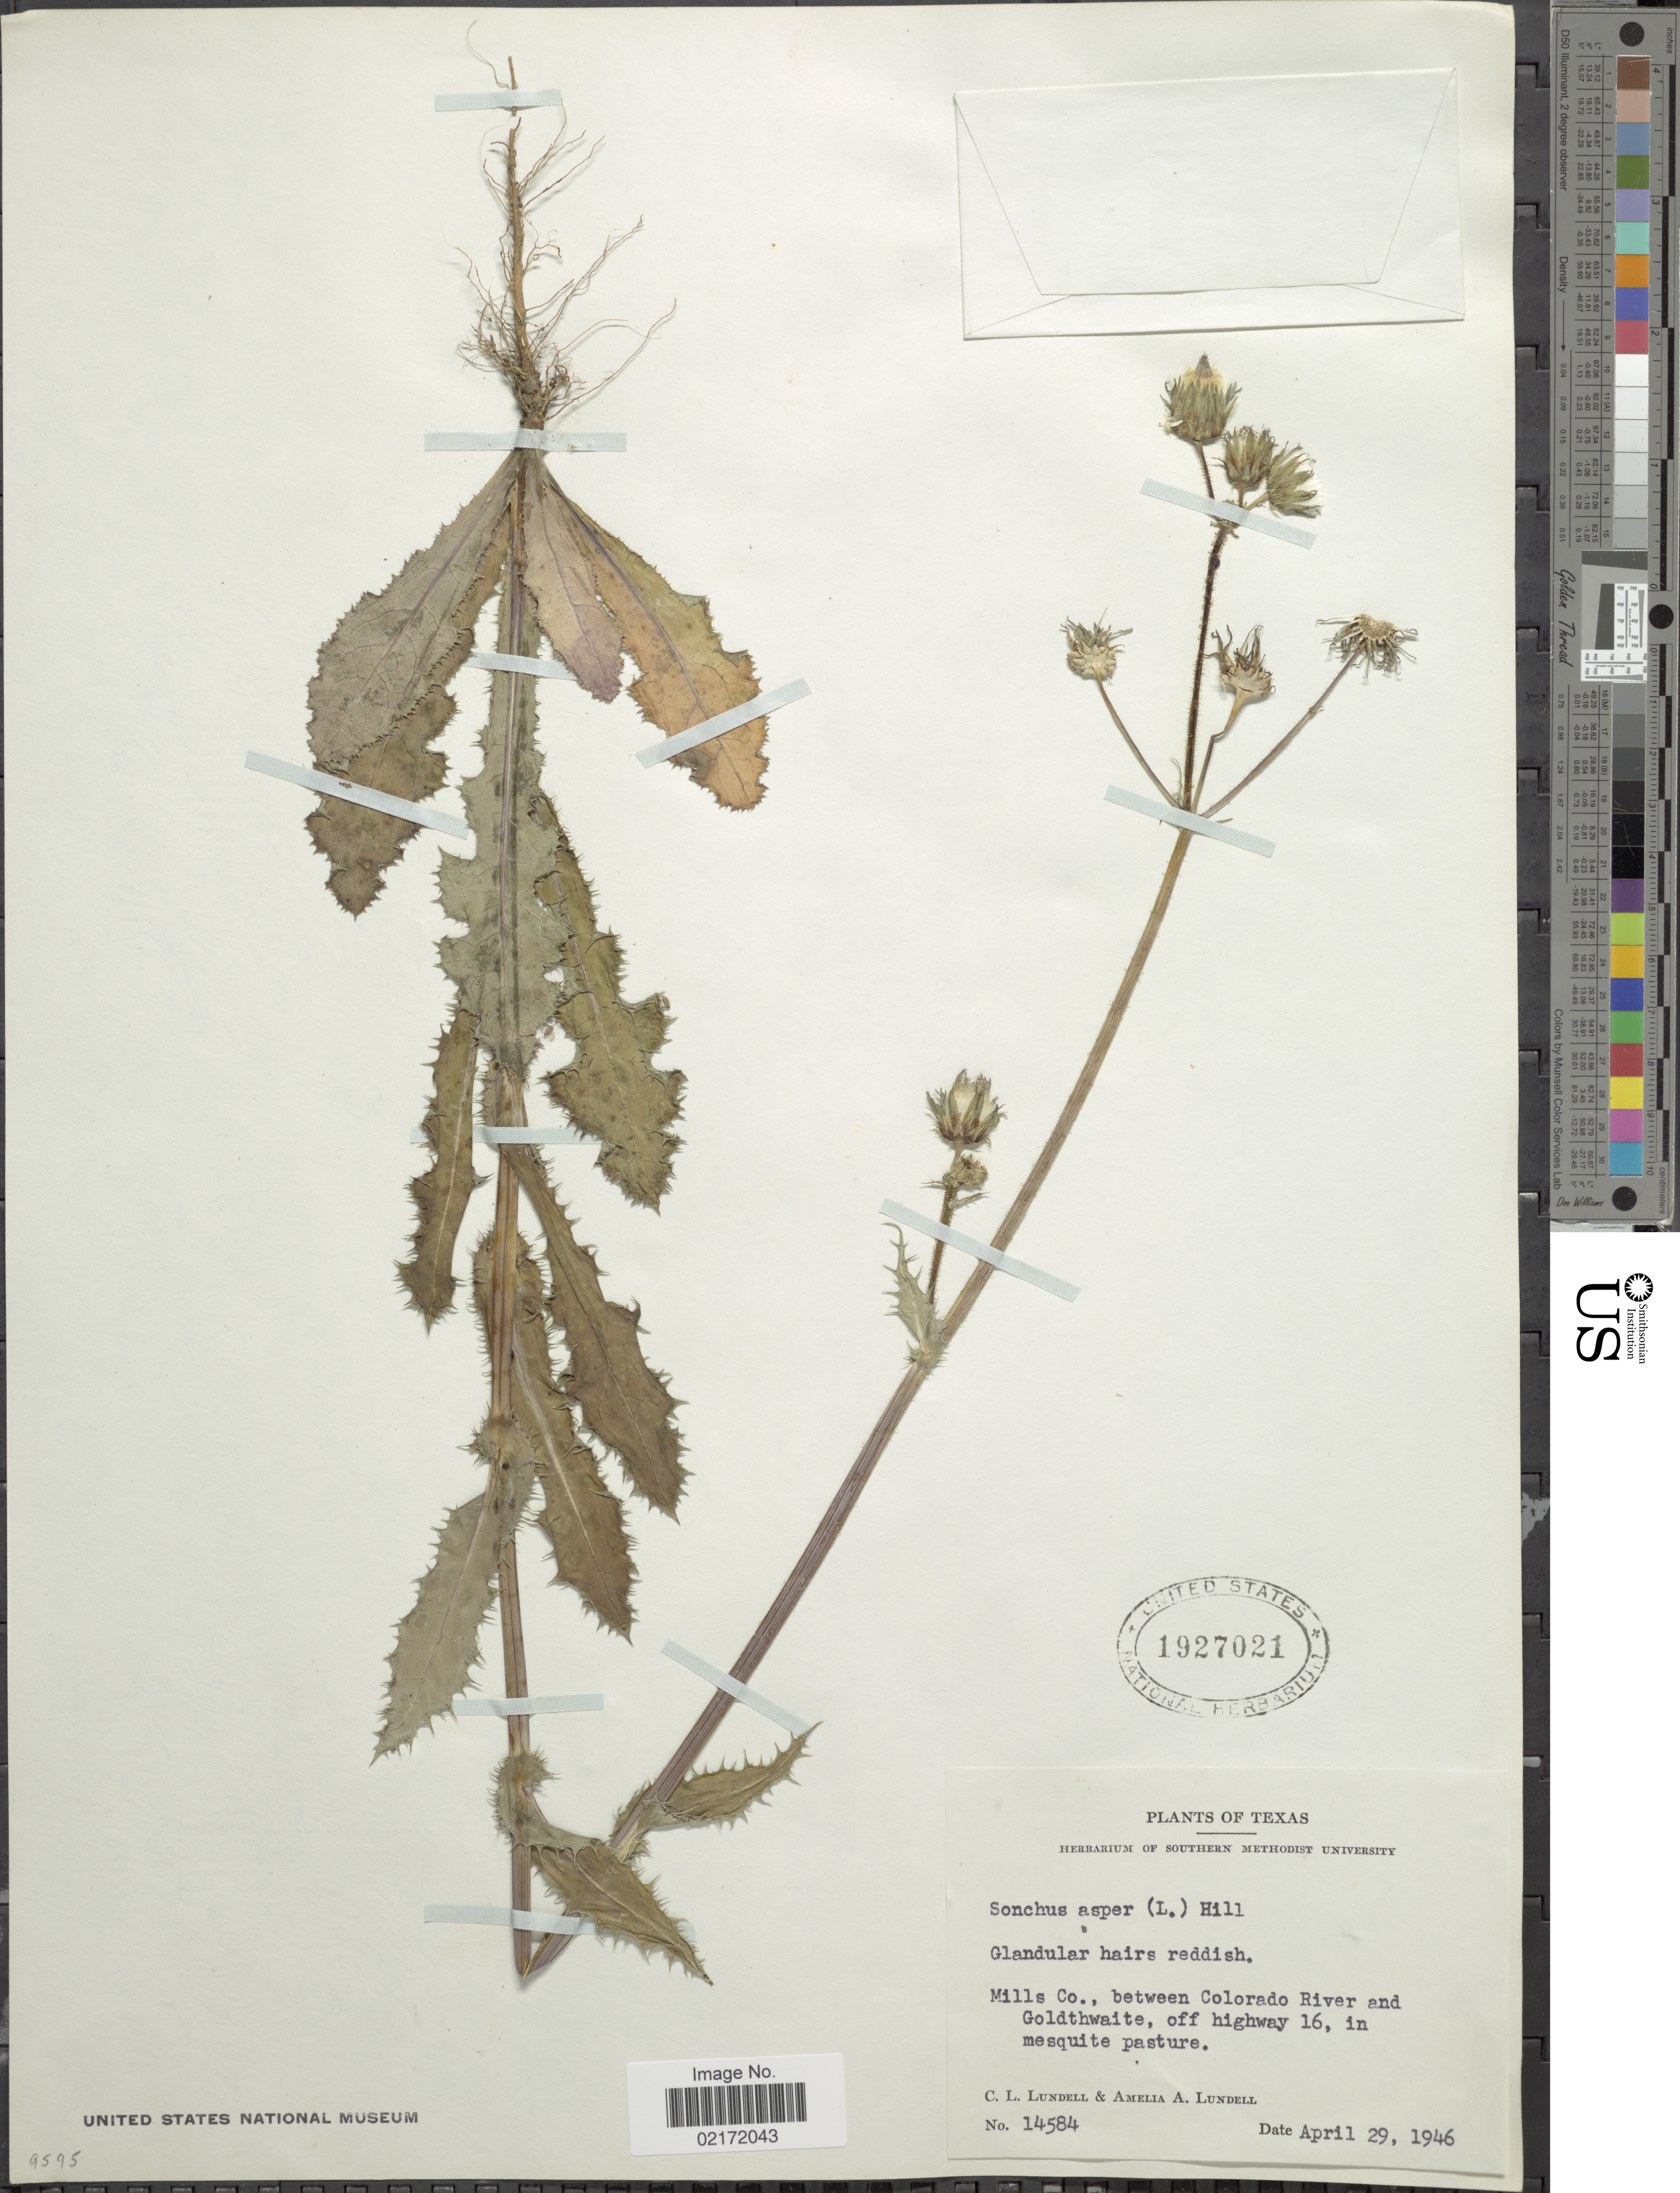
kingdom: Plantae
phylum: Tracheophyta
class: Magnoliopsida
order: Asterales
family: Asteraceae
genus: Sonchus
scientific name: Sonchus asper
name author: (L.) Hill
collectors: C. L. Lundell & A. A. Lundell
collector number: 14584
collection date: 1946-04-29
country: United States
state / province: Texas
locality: Mills Co., between Colorado River and Goldtwaite, off highway 16, in mesquite pasture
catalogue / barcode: US 1927021